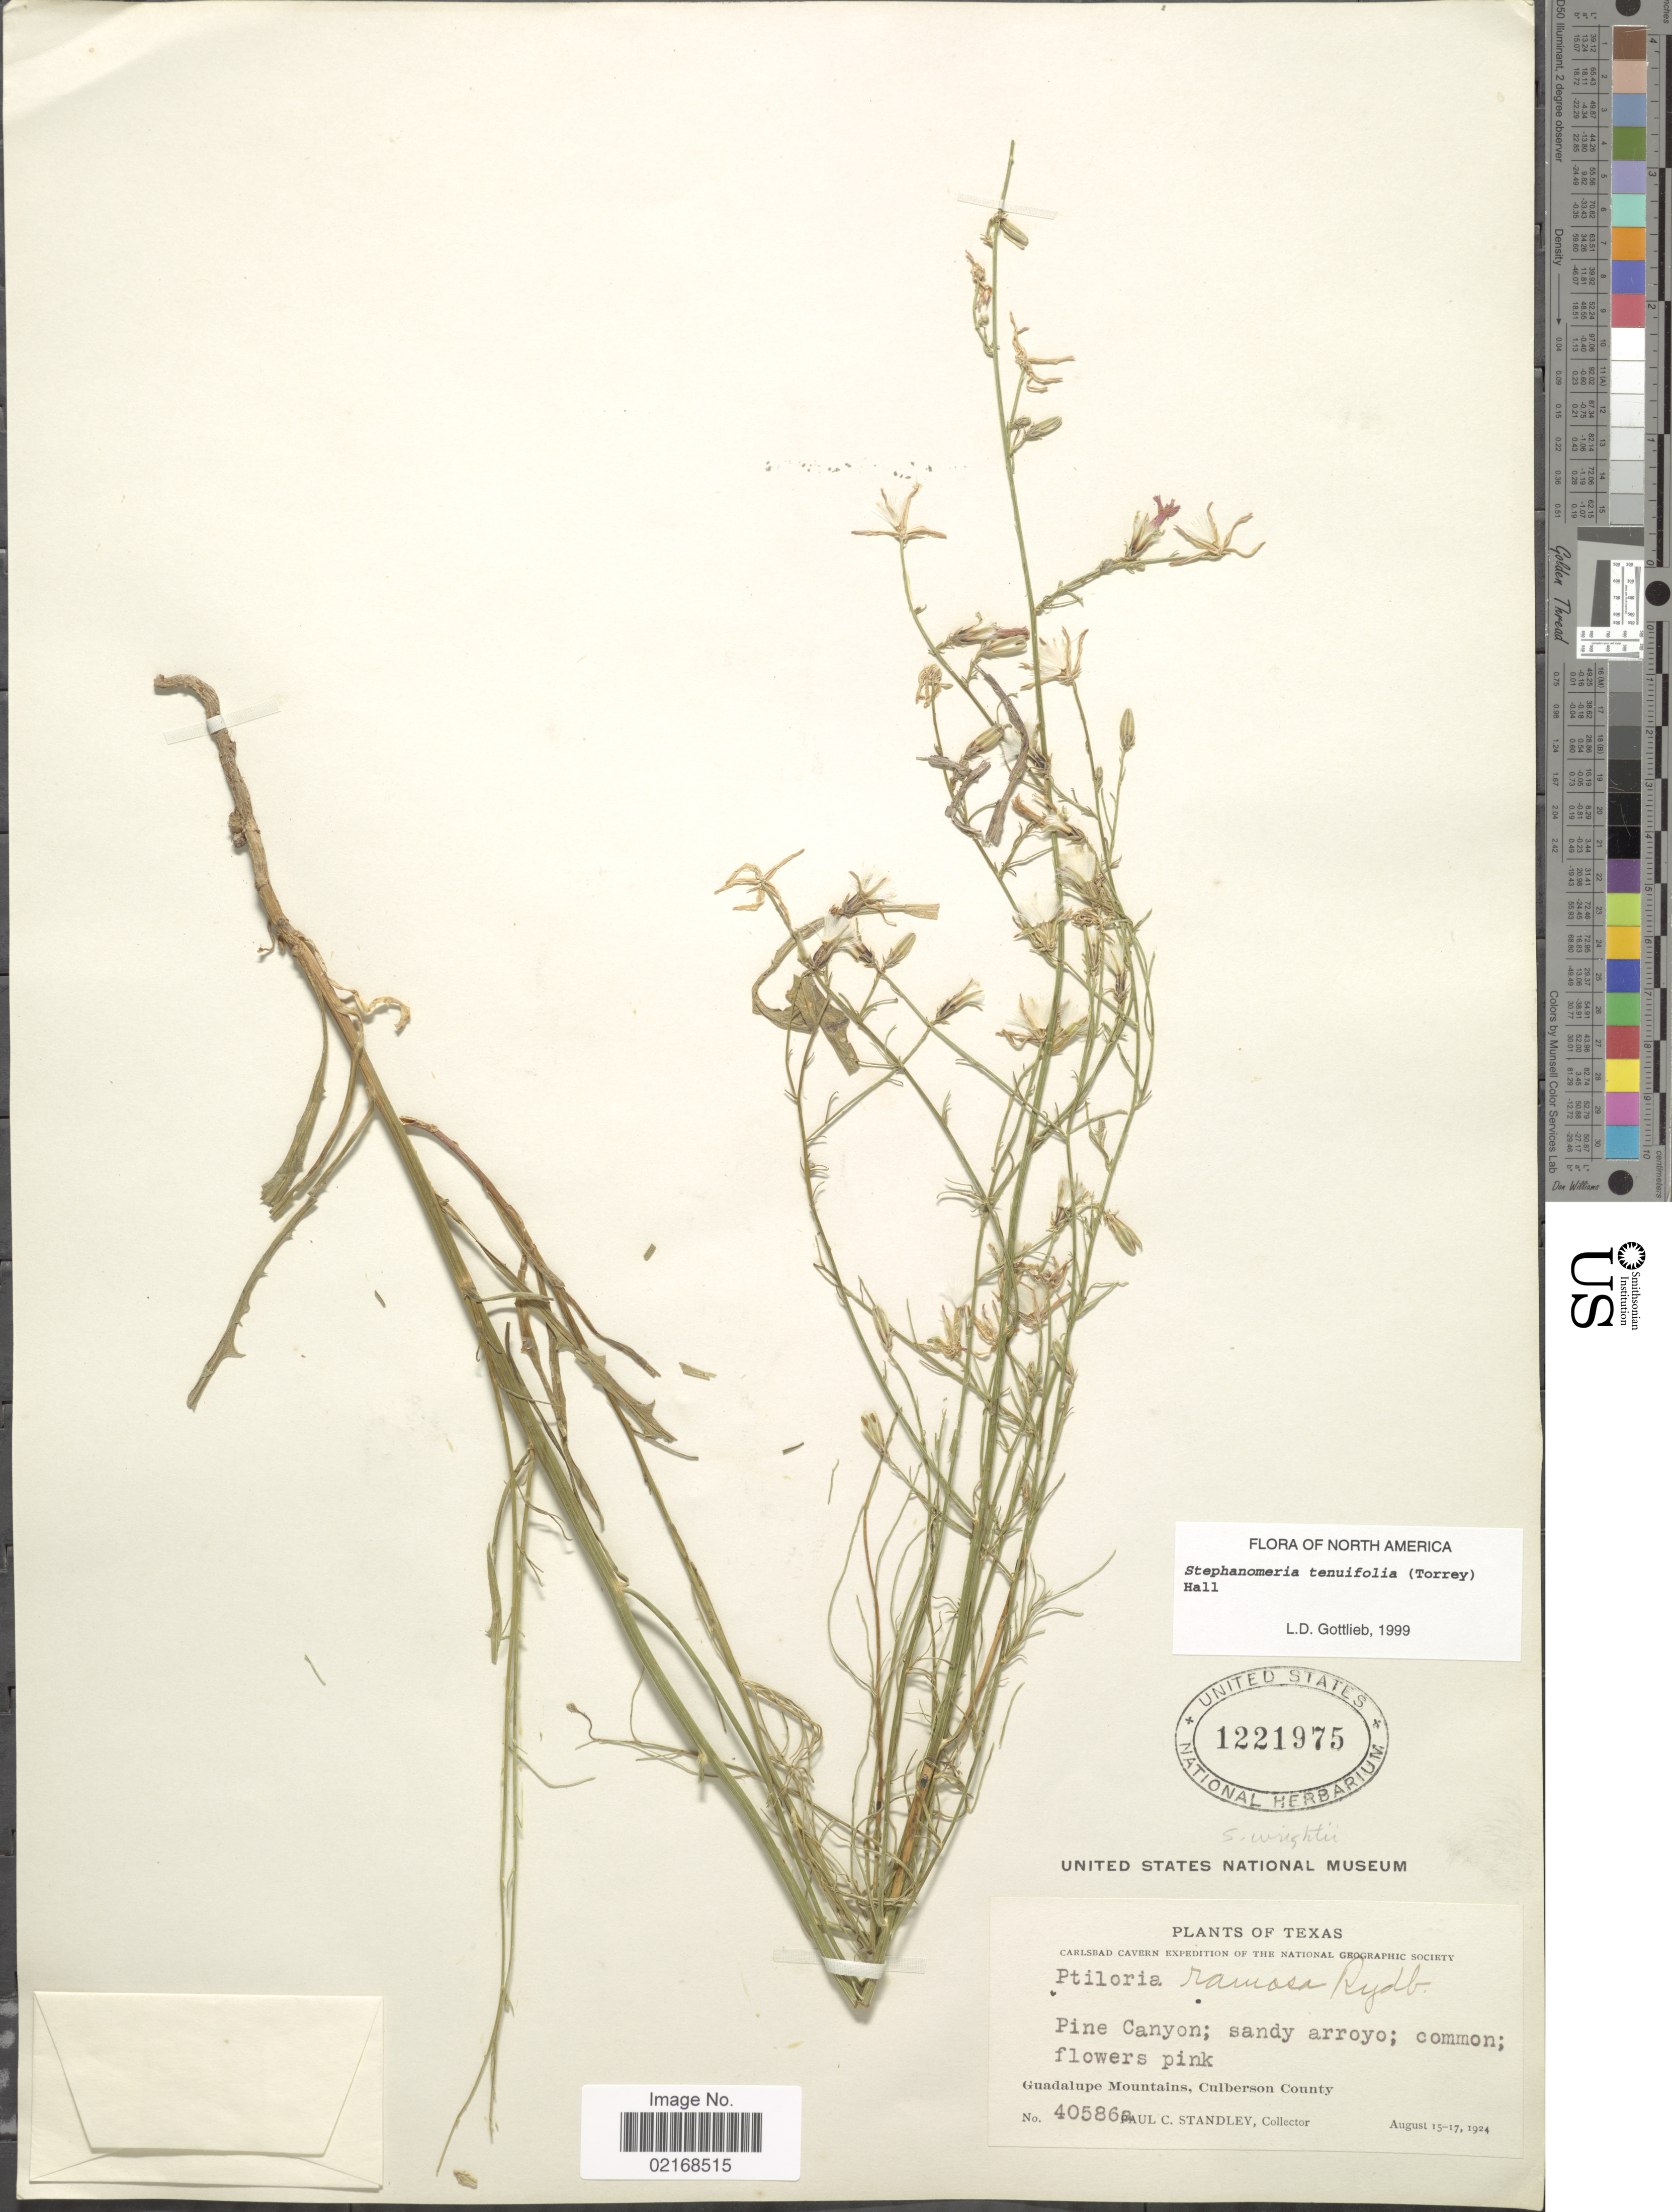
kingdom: Plantae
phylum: Tracheophyta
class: Magnoliopsida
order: Asterales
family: Asteraceae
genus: Stephanomeria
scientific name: Stephanomeria tenuifolia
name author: (Torr.) H.M. Hall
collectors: P. C. Standley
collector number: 40586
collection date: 1924-08-15/1924-08-17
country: United States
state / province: Texas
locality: Pine Canyon, Guadalupe Mountains, Culberson County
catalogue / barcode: US 1221975